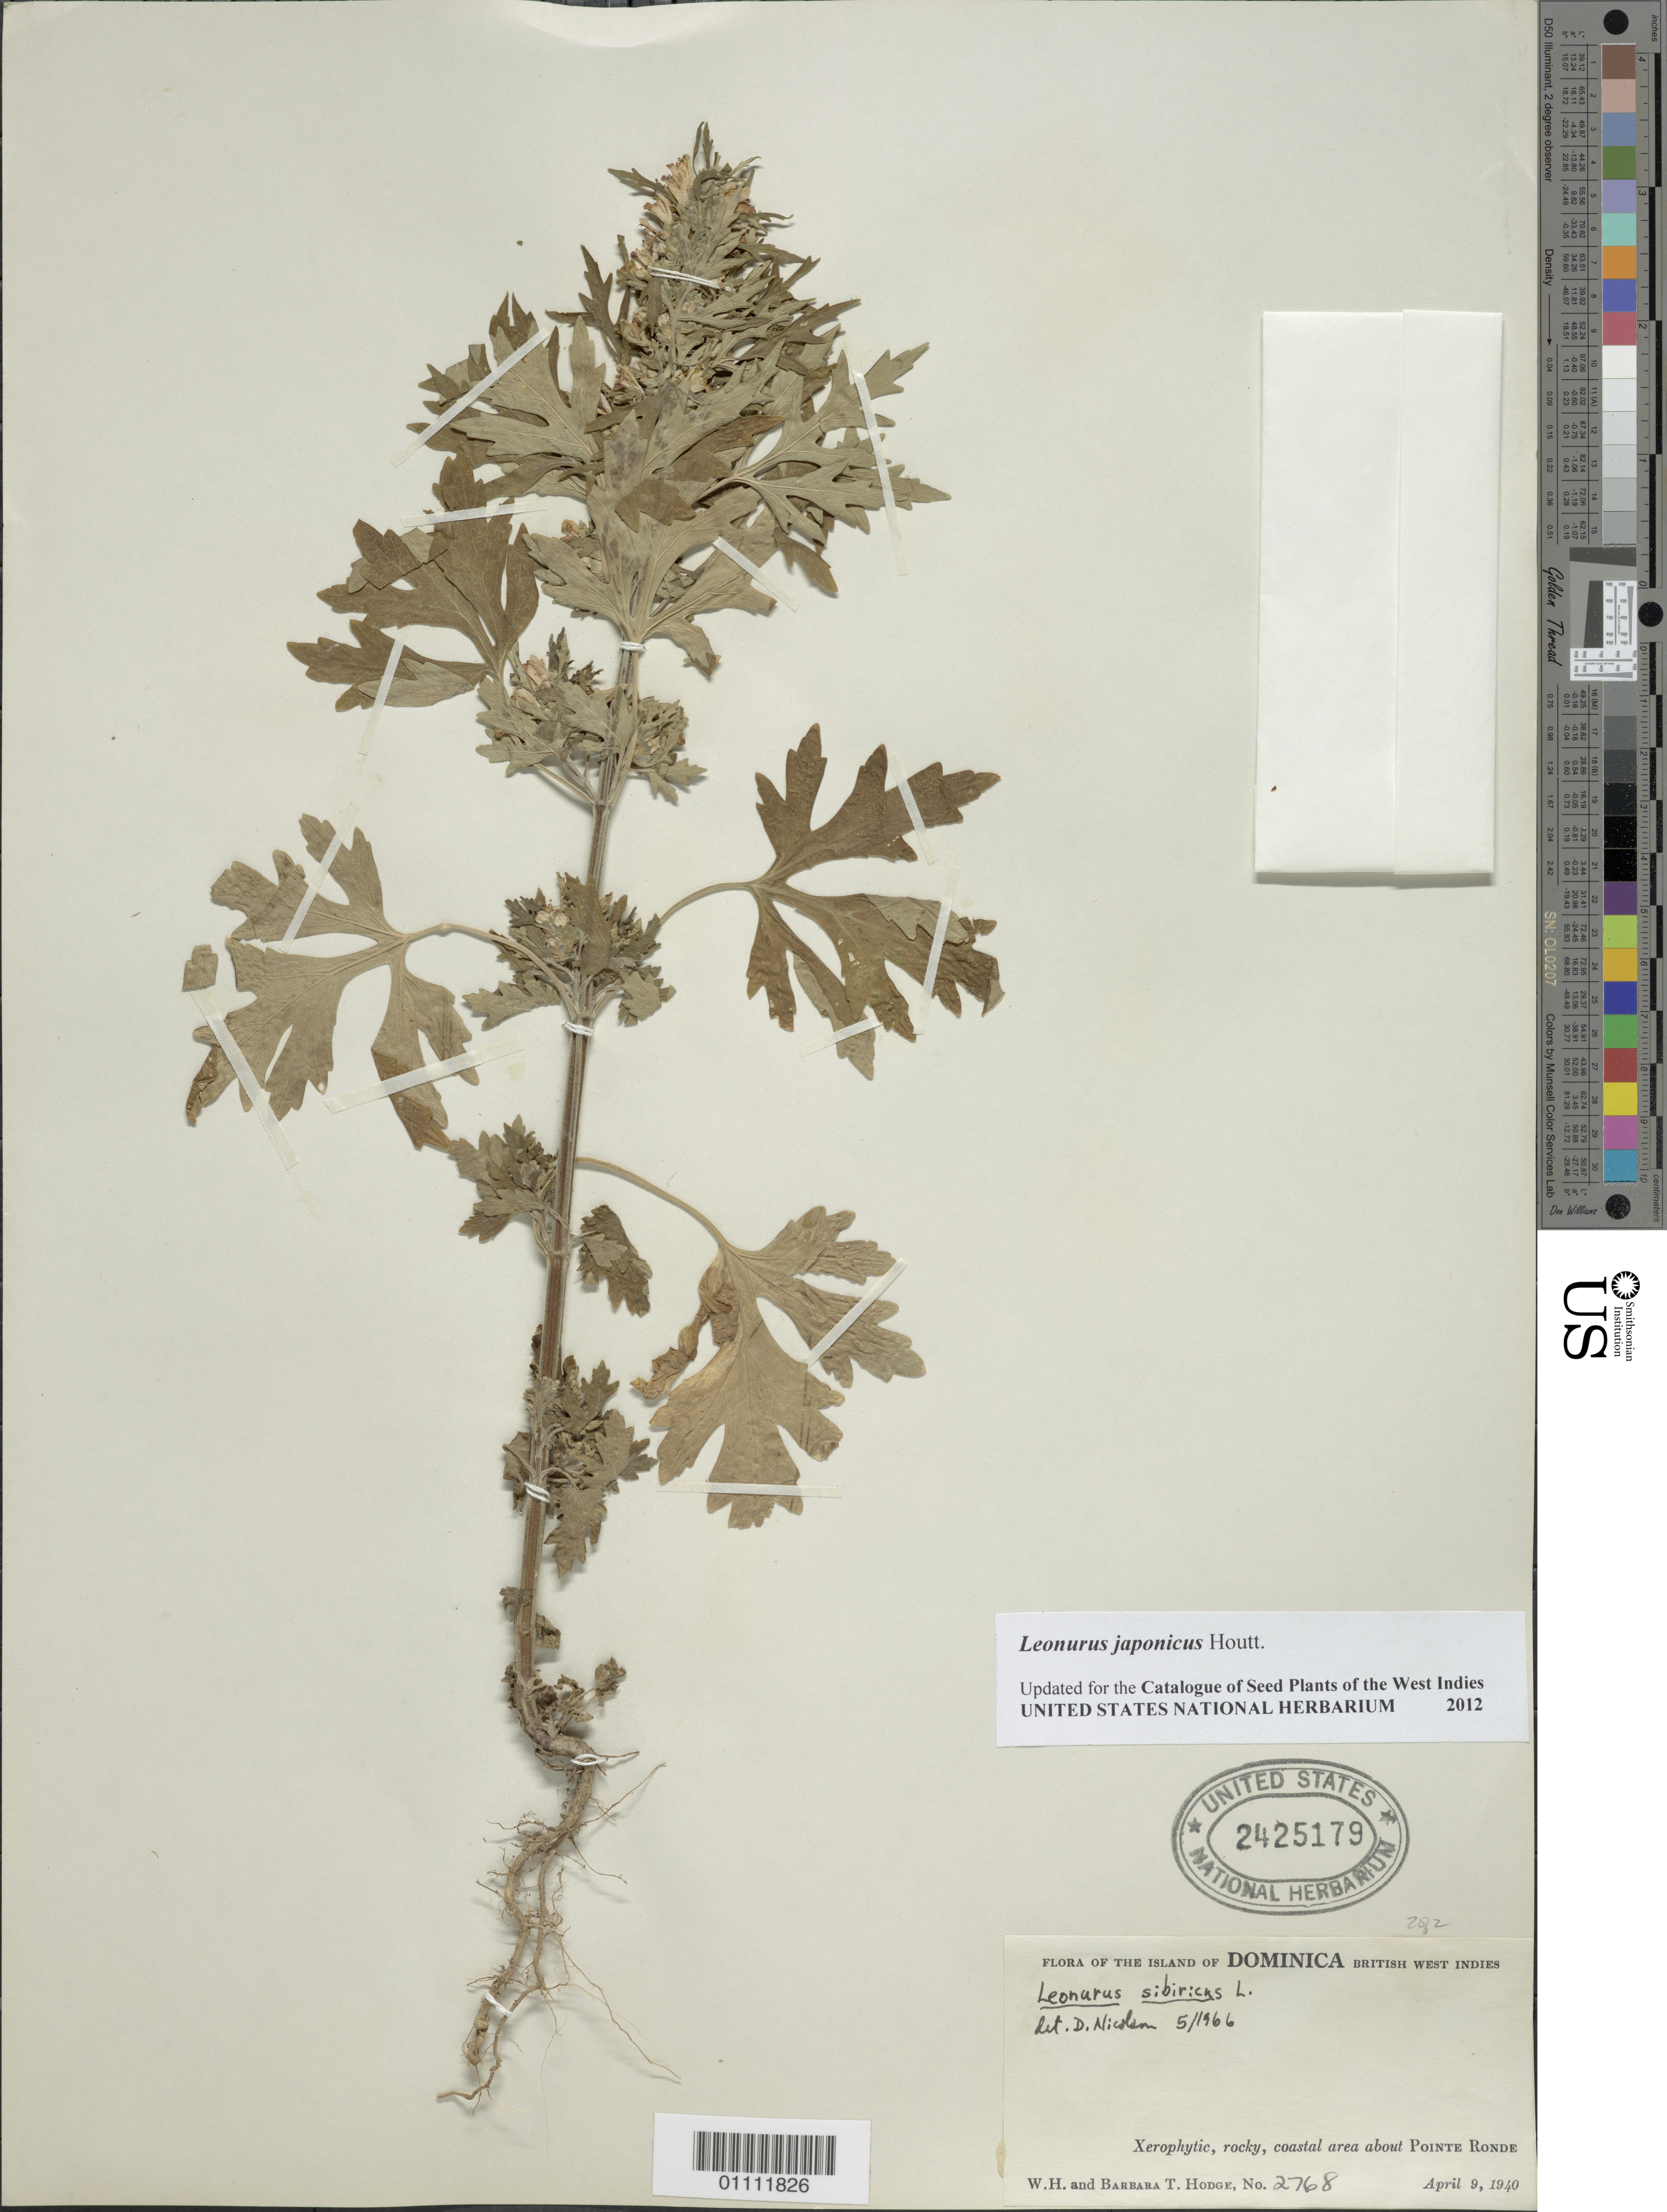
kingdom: Plantae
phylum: Tracheophyta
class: Magnoliopsida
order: Lamiales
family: Lamiaceae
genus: Leonurus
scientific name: Leonurus japonicus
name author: Houtt.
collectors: W. Hodge & B. Hodge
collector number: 2768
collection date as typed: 09 Apr 1940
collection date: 1940-04-09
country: Dominica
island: Dominica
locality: Pointe Ronde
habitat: Xerophytic, rocky, coastal area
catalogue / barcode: US 2425179